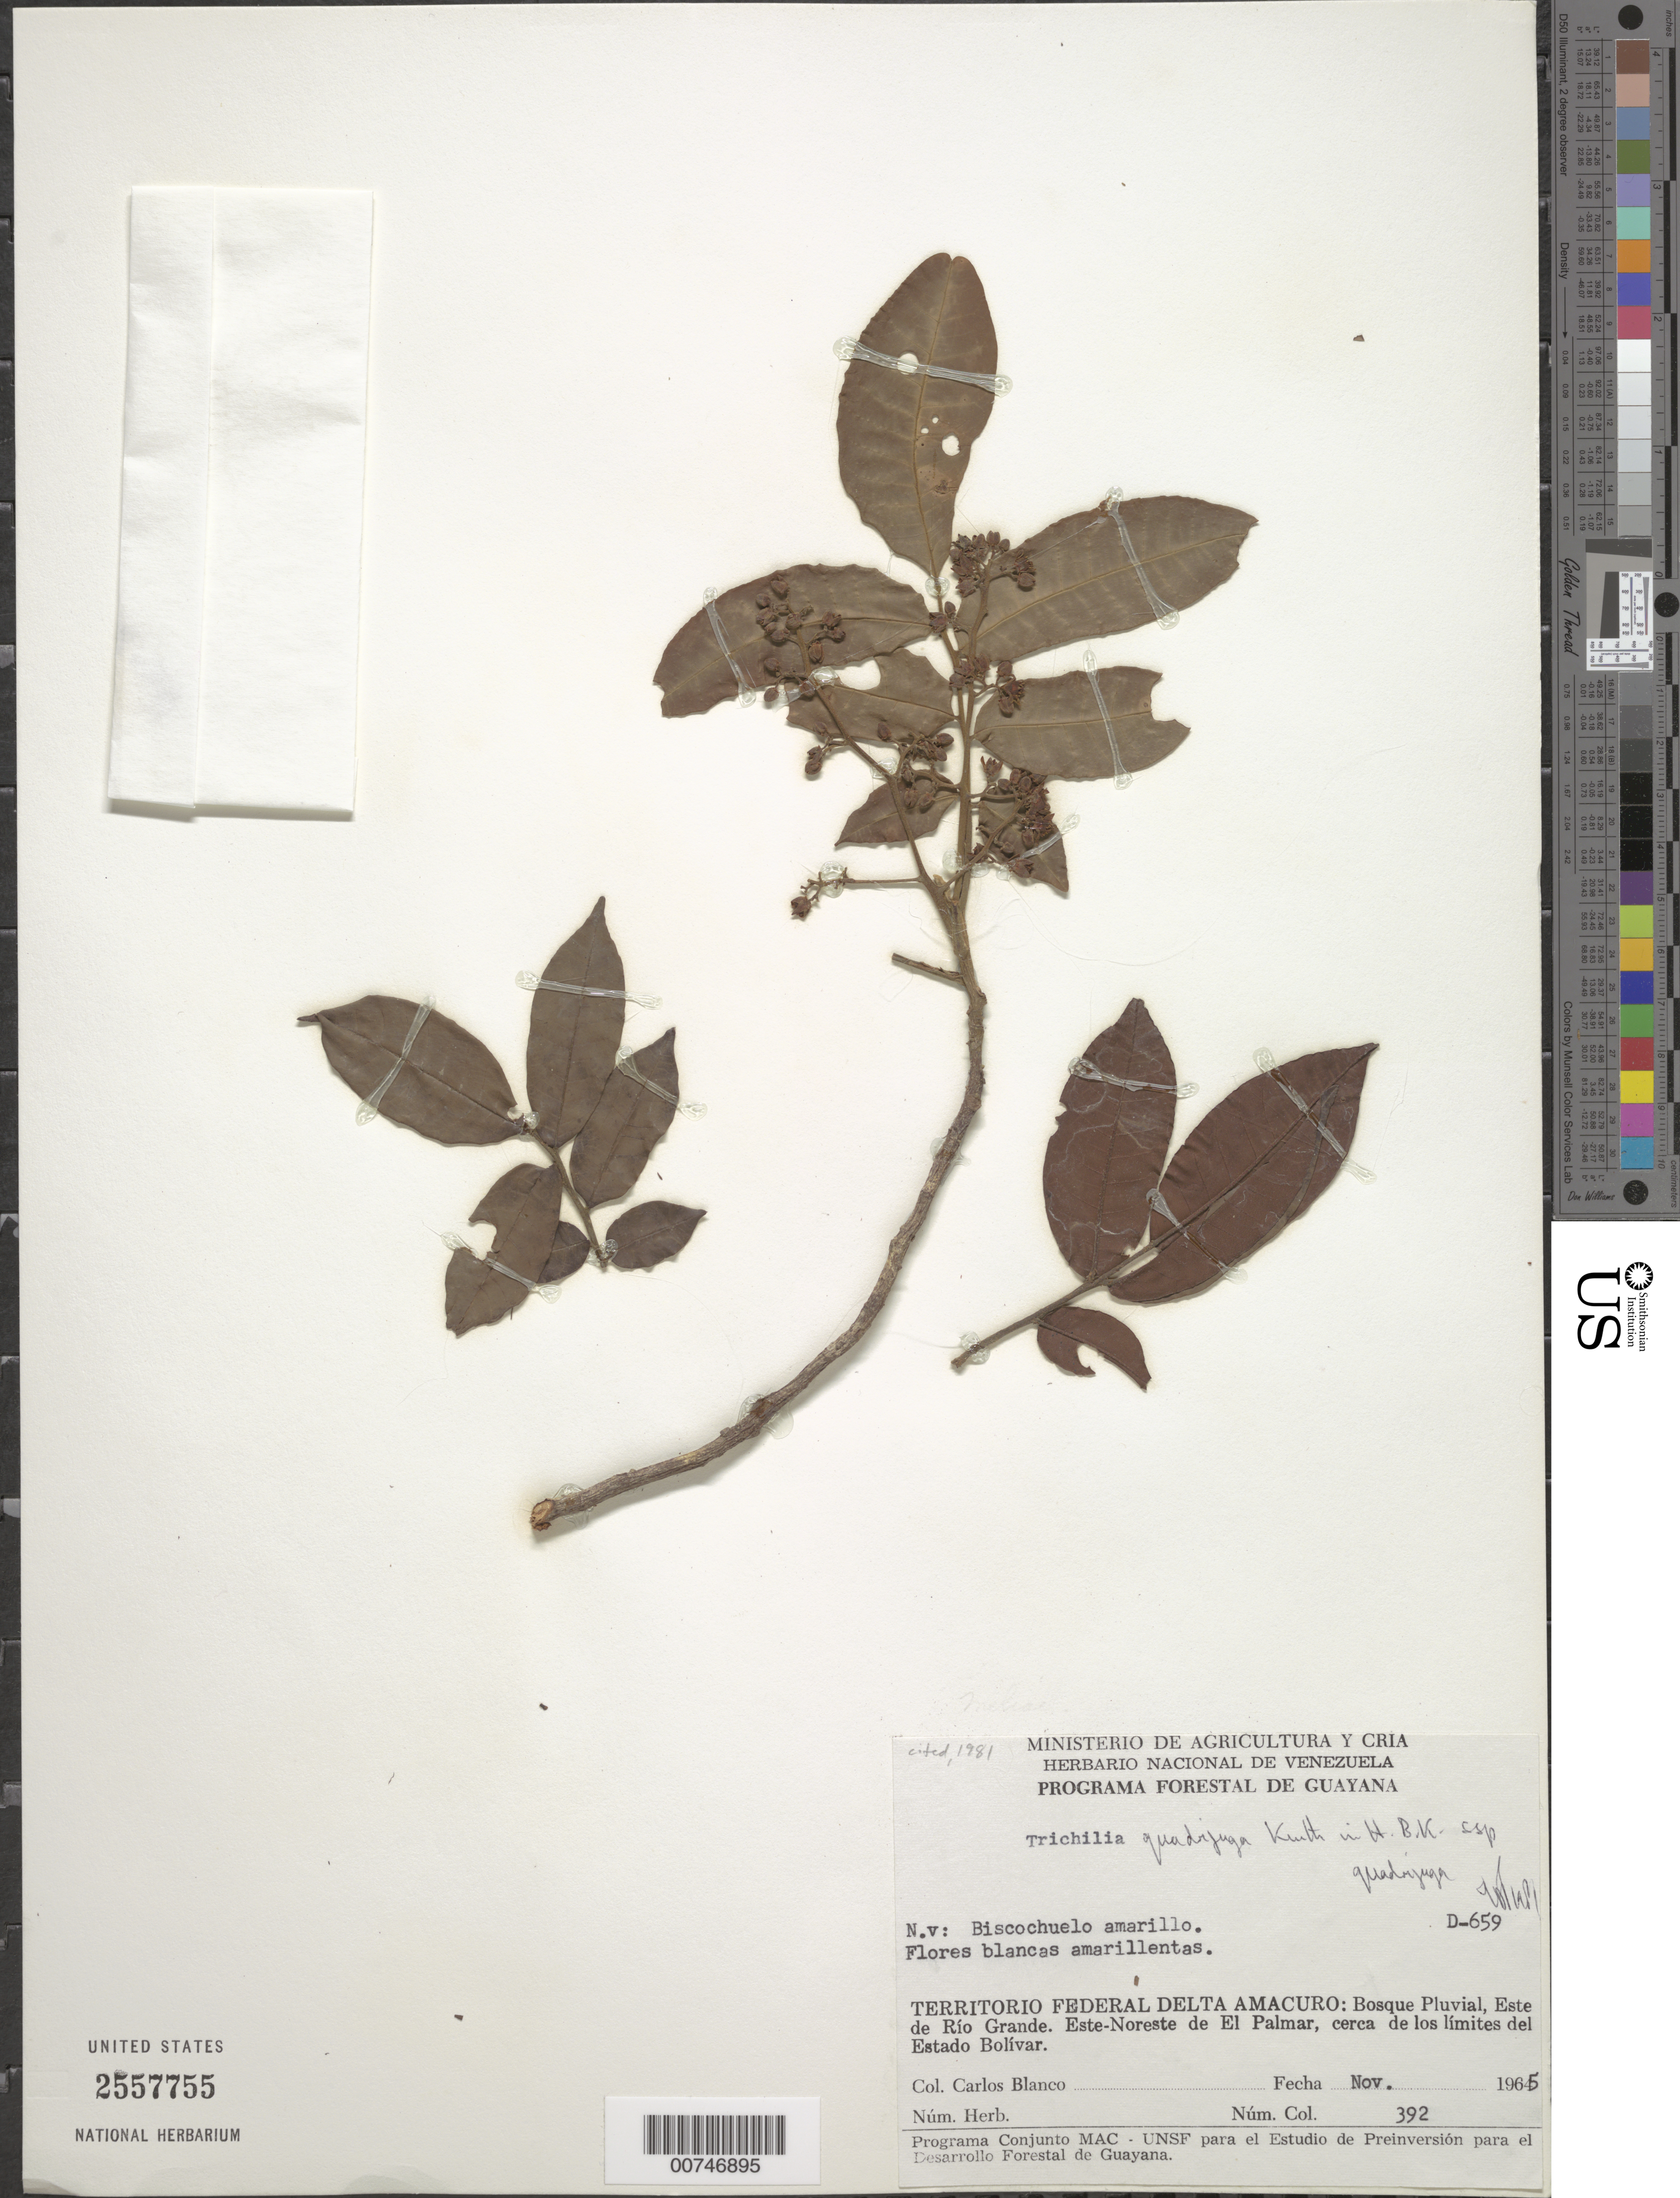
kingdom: Plantae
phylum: Tracheophyta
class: Magnoliopsida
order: Sapindales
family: Meliaceae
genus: Trichilia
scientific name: Trichilia quadrijuga subsp. quadrijuga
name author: Kunth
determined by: Pennington, T. D., (K)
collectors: C. A. Blanco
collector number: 392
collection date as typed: Nov-65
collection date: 1965-11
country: Venezuela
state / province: Delta Amacuro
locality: Río Grande, Este de; Este-Noreste de El Palmar, cerca de los limites del Estado Bolívar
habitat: Rainforest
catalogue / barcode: US 2557755